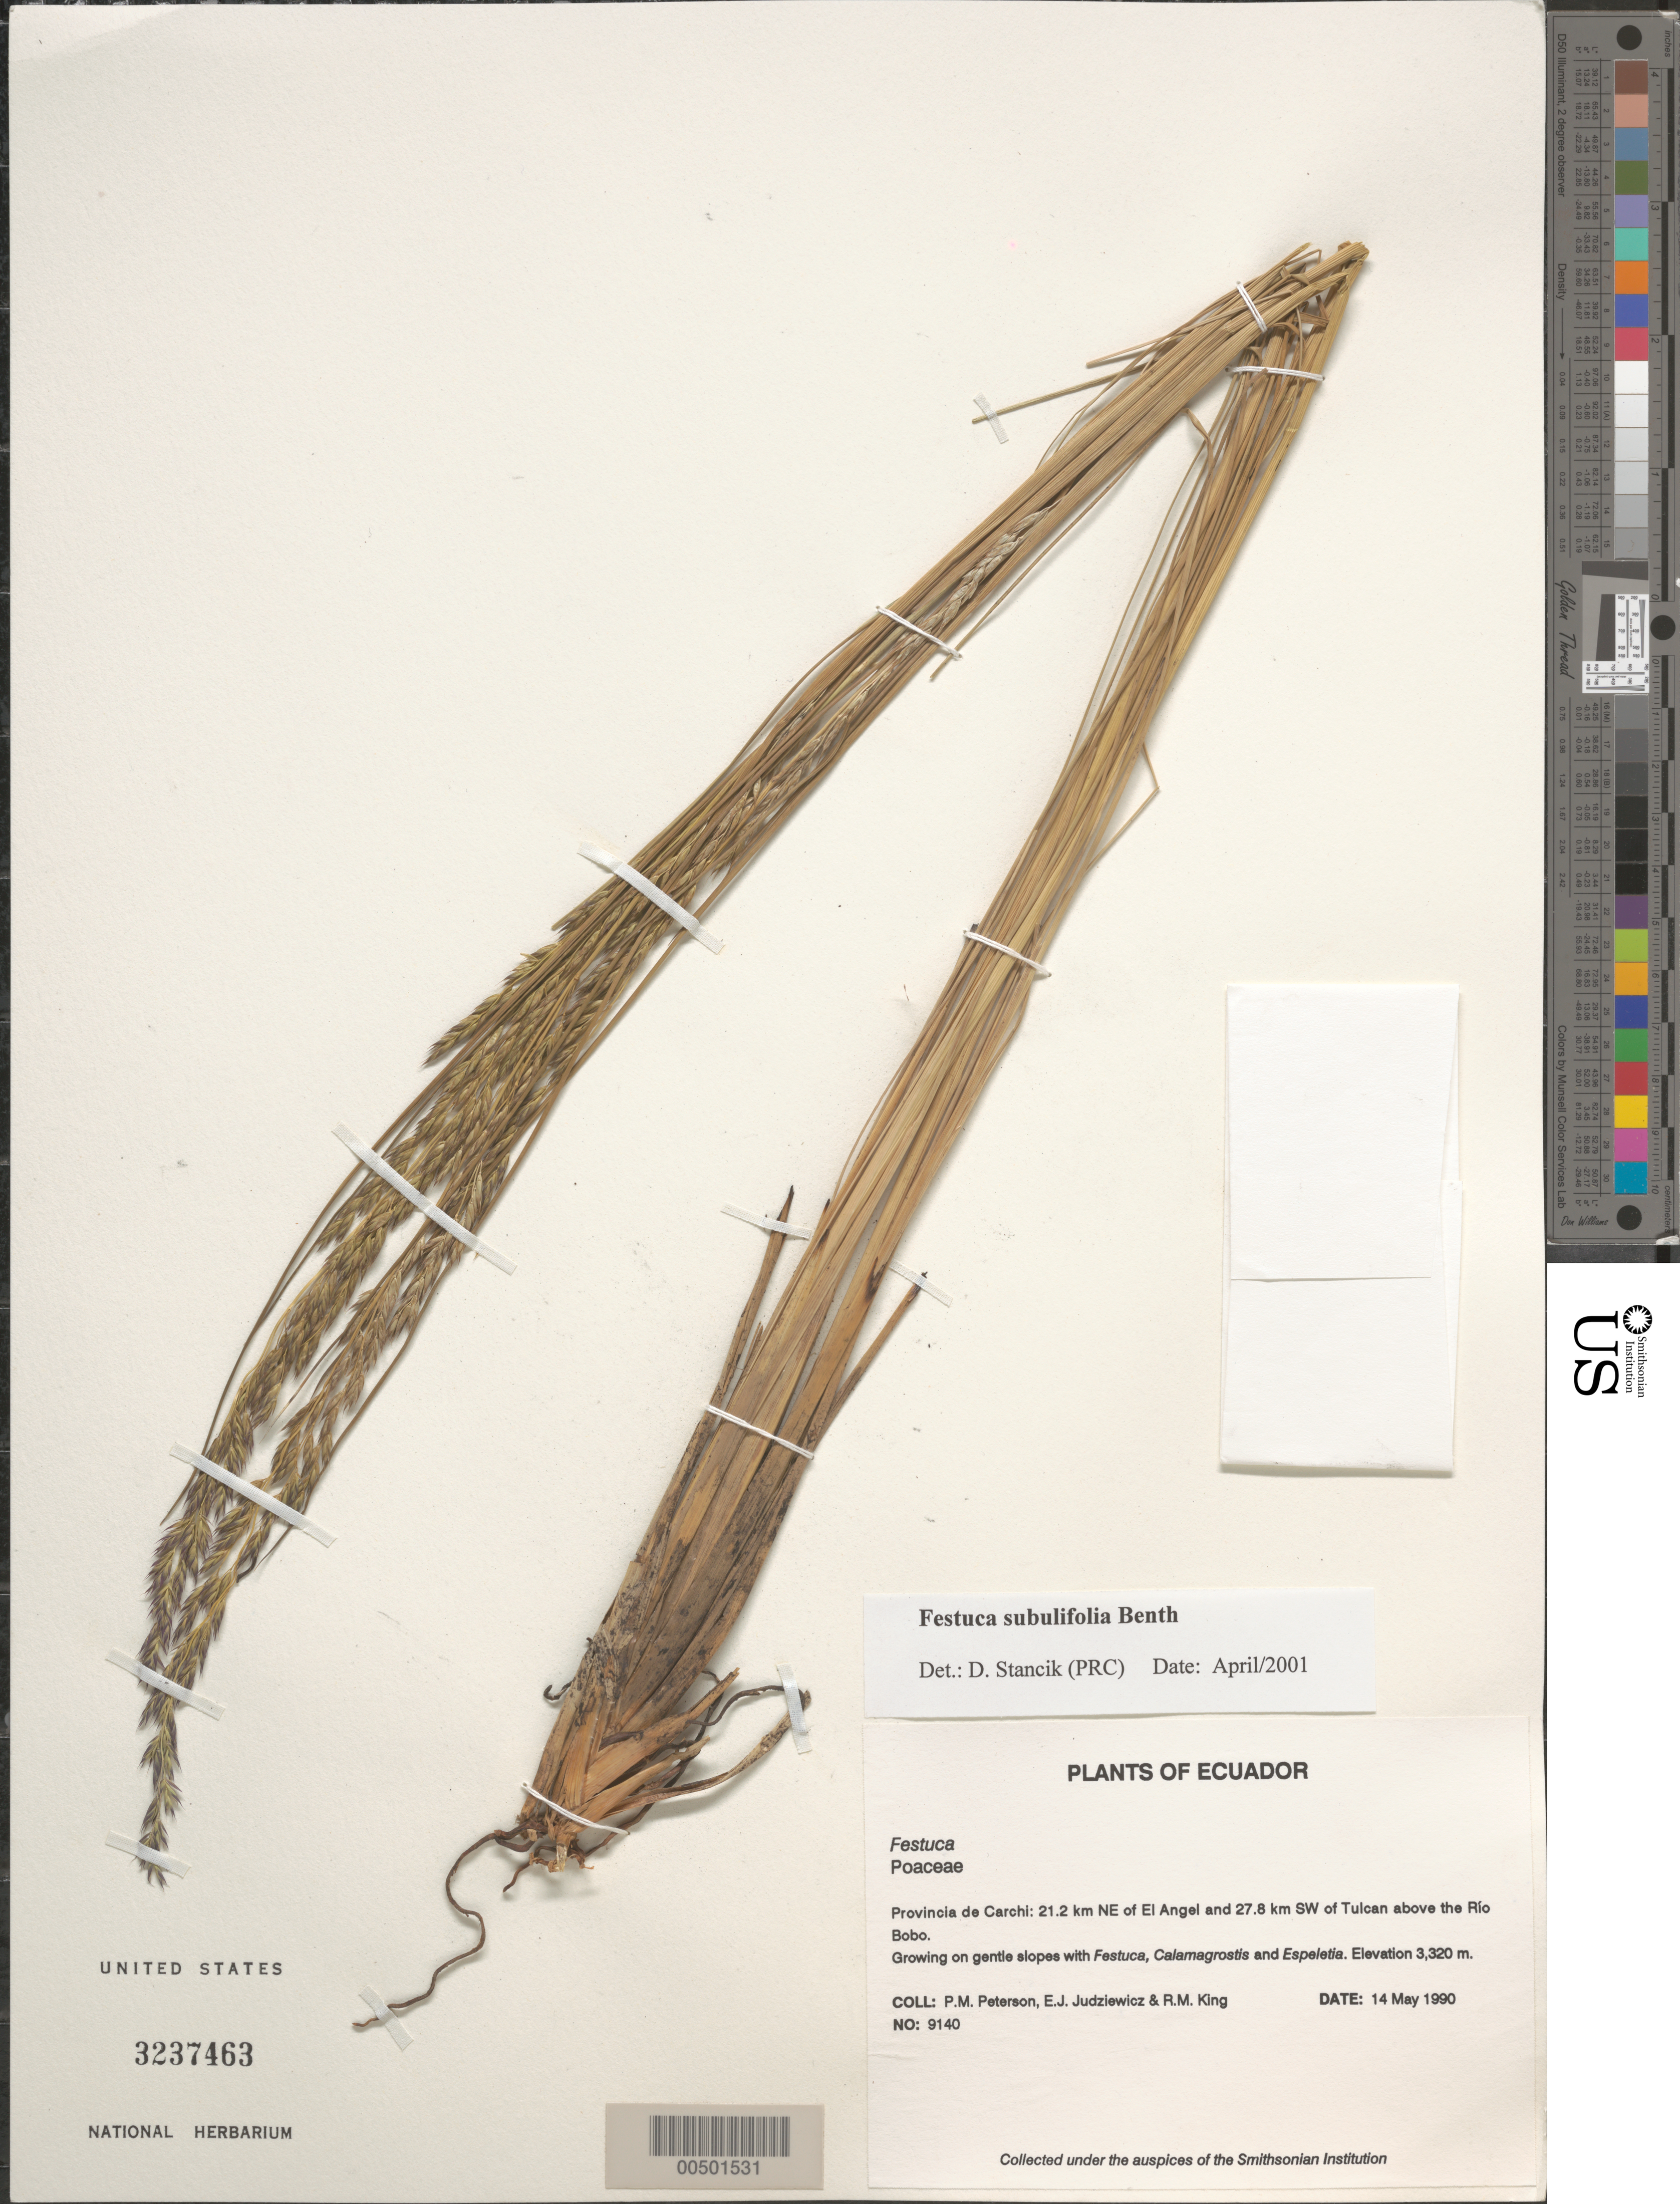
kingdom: Plantae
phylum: Tracheophyta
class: Liliopsida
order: Poales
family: Poaceae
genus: Festuca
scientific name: Festuca subulifolia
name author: Benth.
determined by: Stancik, D.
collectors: P. M. Peterson, E. J. Judziewicz & R. M. King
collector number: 09140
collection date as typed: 14 May 1990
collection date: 1990-05-14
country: Ecuador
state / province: Carchi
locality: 21.2 km NE of El Angel and 27.8 km SW of Tulcan above the Río Bobo.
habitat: Growing on gentle slopes with Festuca, Calamagrostis and Espeletia.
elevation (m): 3320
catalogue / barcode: US 3237463